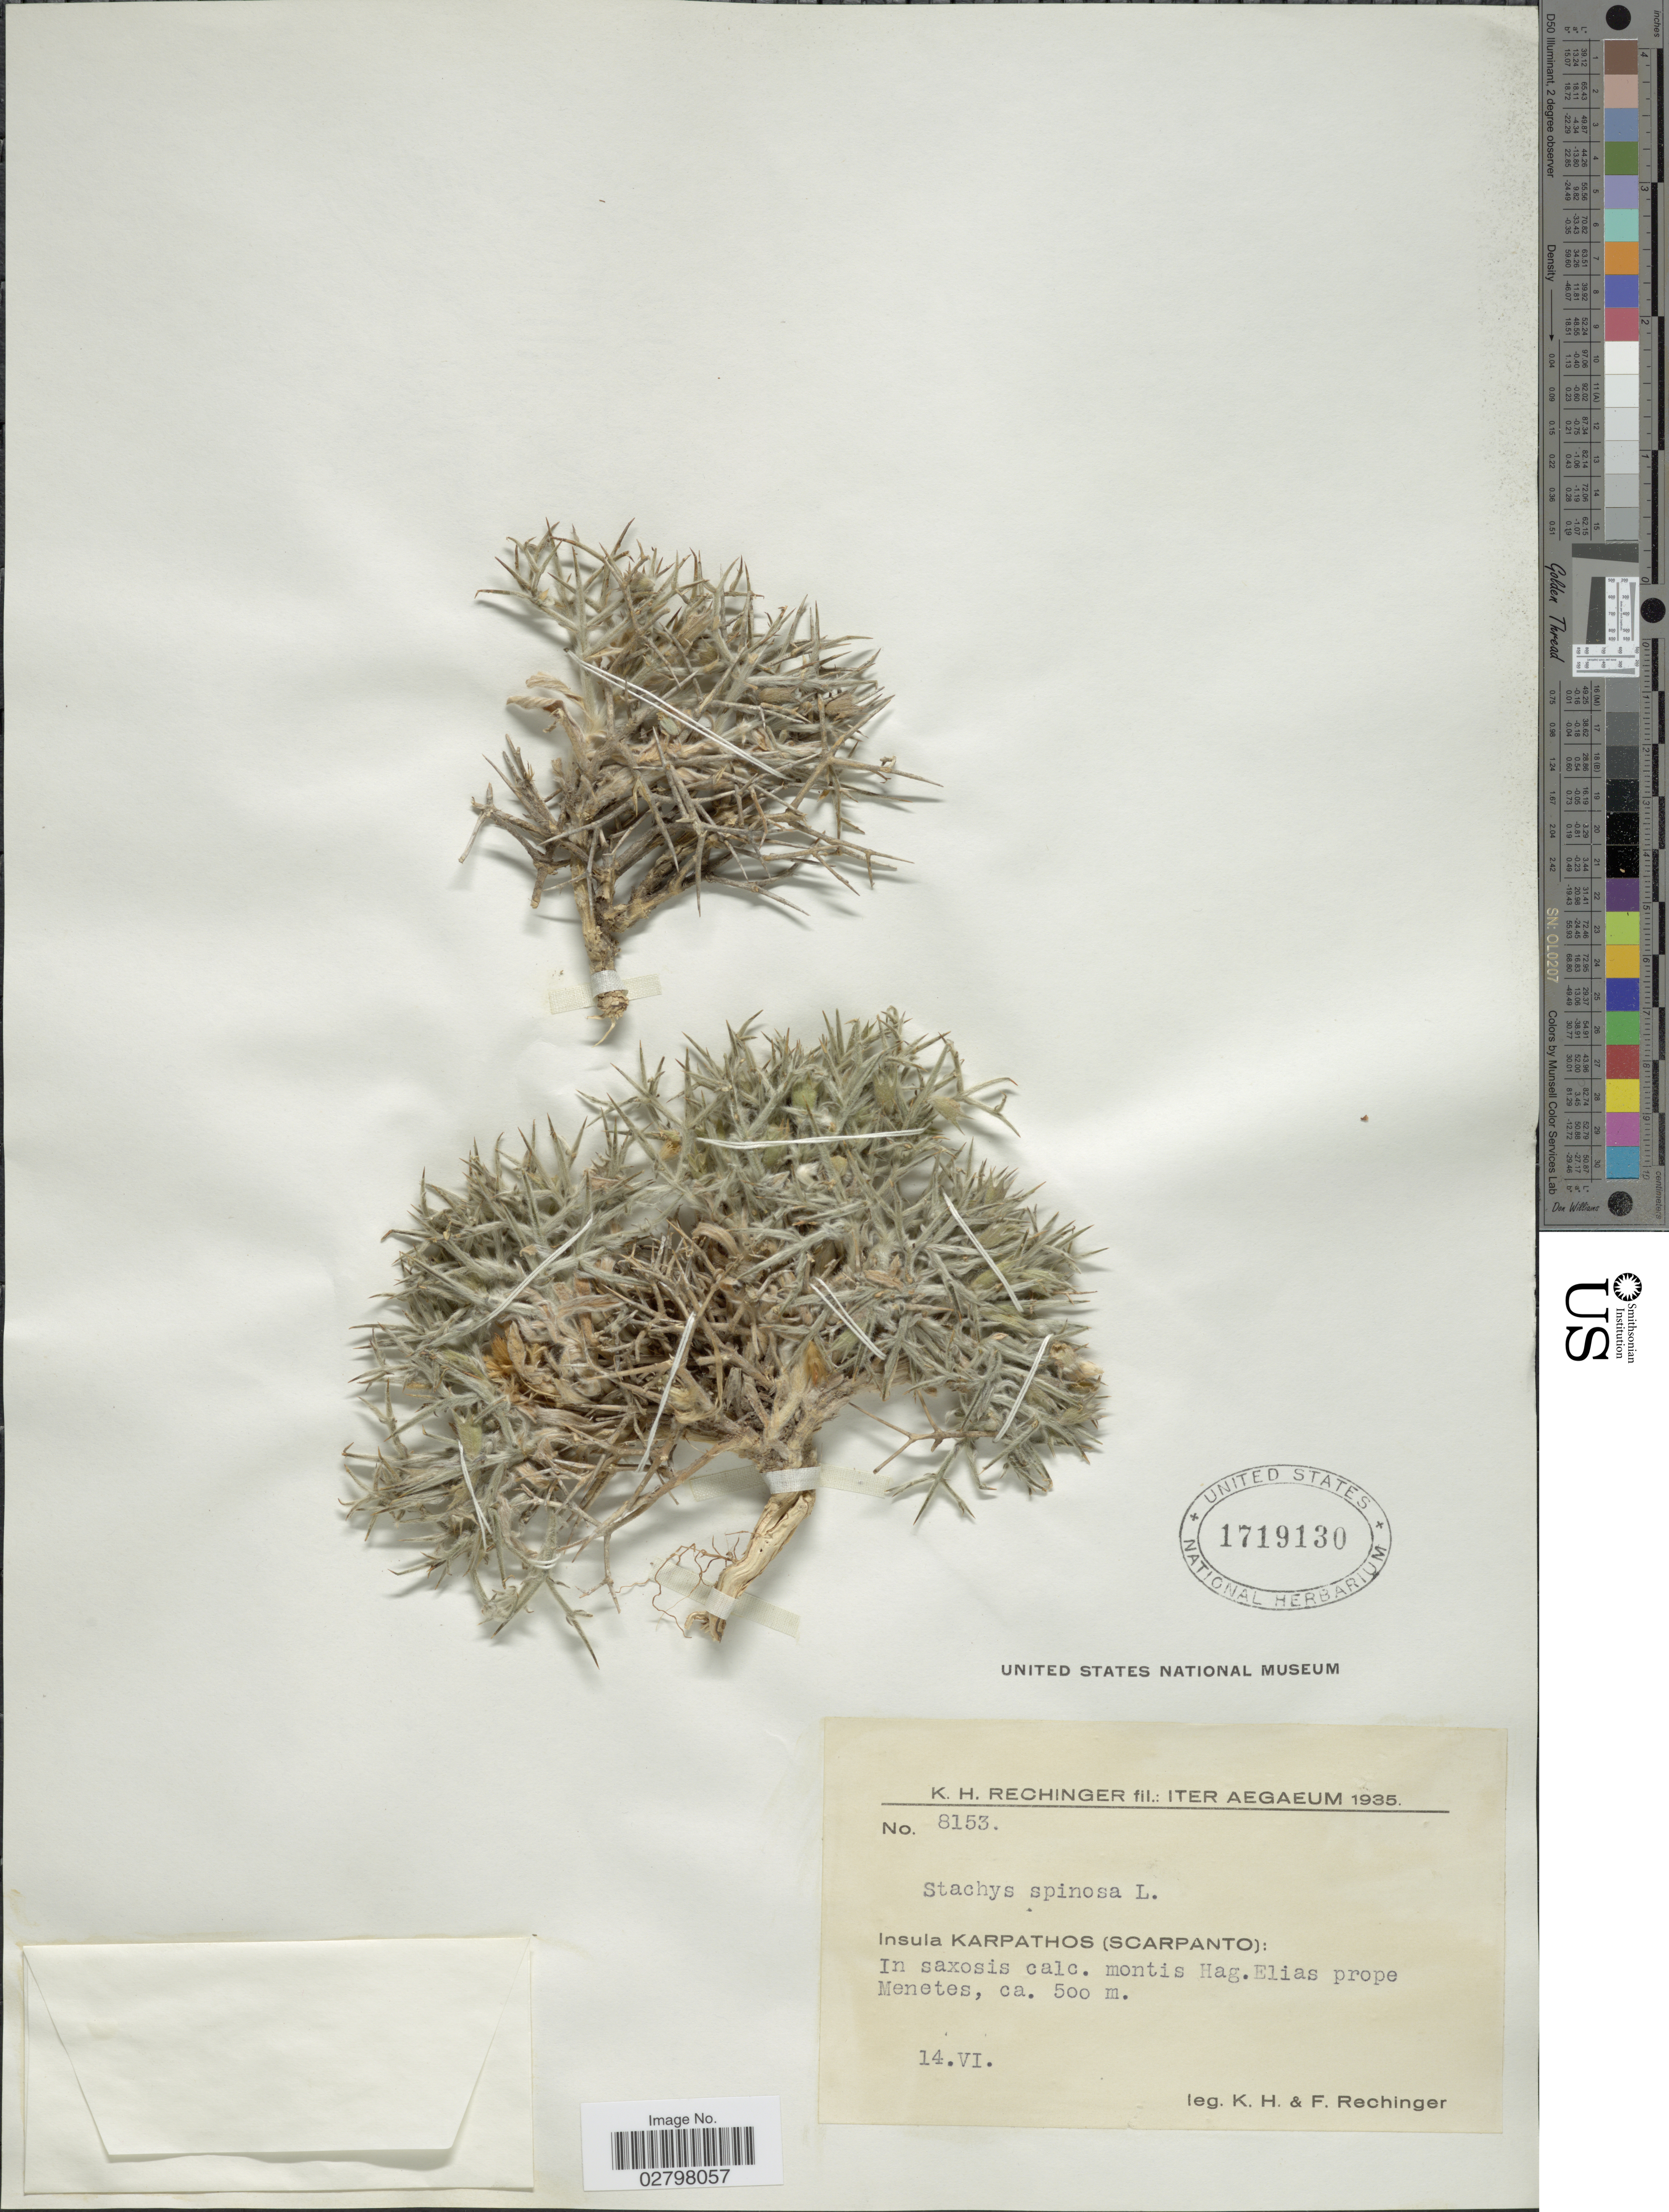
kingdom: Plantae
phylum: Tracheophyta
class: Magnoliopsida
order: Lamiales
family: Lamiaceae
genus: Stachys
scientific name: Stachys spinosa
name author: L.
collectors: K. H. Rechinger & F. Rechinger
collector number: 8153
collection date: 1935-06-14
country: Greece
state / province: South Aegean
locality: Iter Aegaeum. Insula Karpathos (Scarpanto): In saxosis calc. montis Hag. Elias prope Menetes.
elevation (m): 500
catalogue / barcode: US 1719130